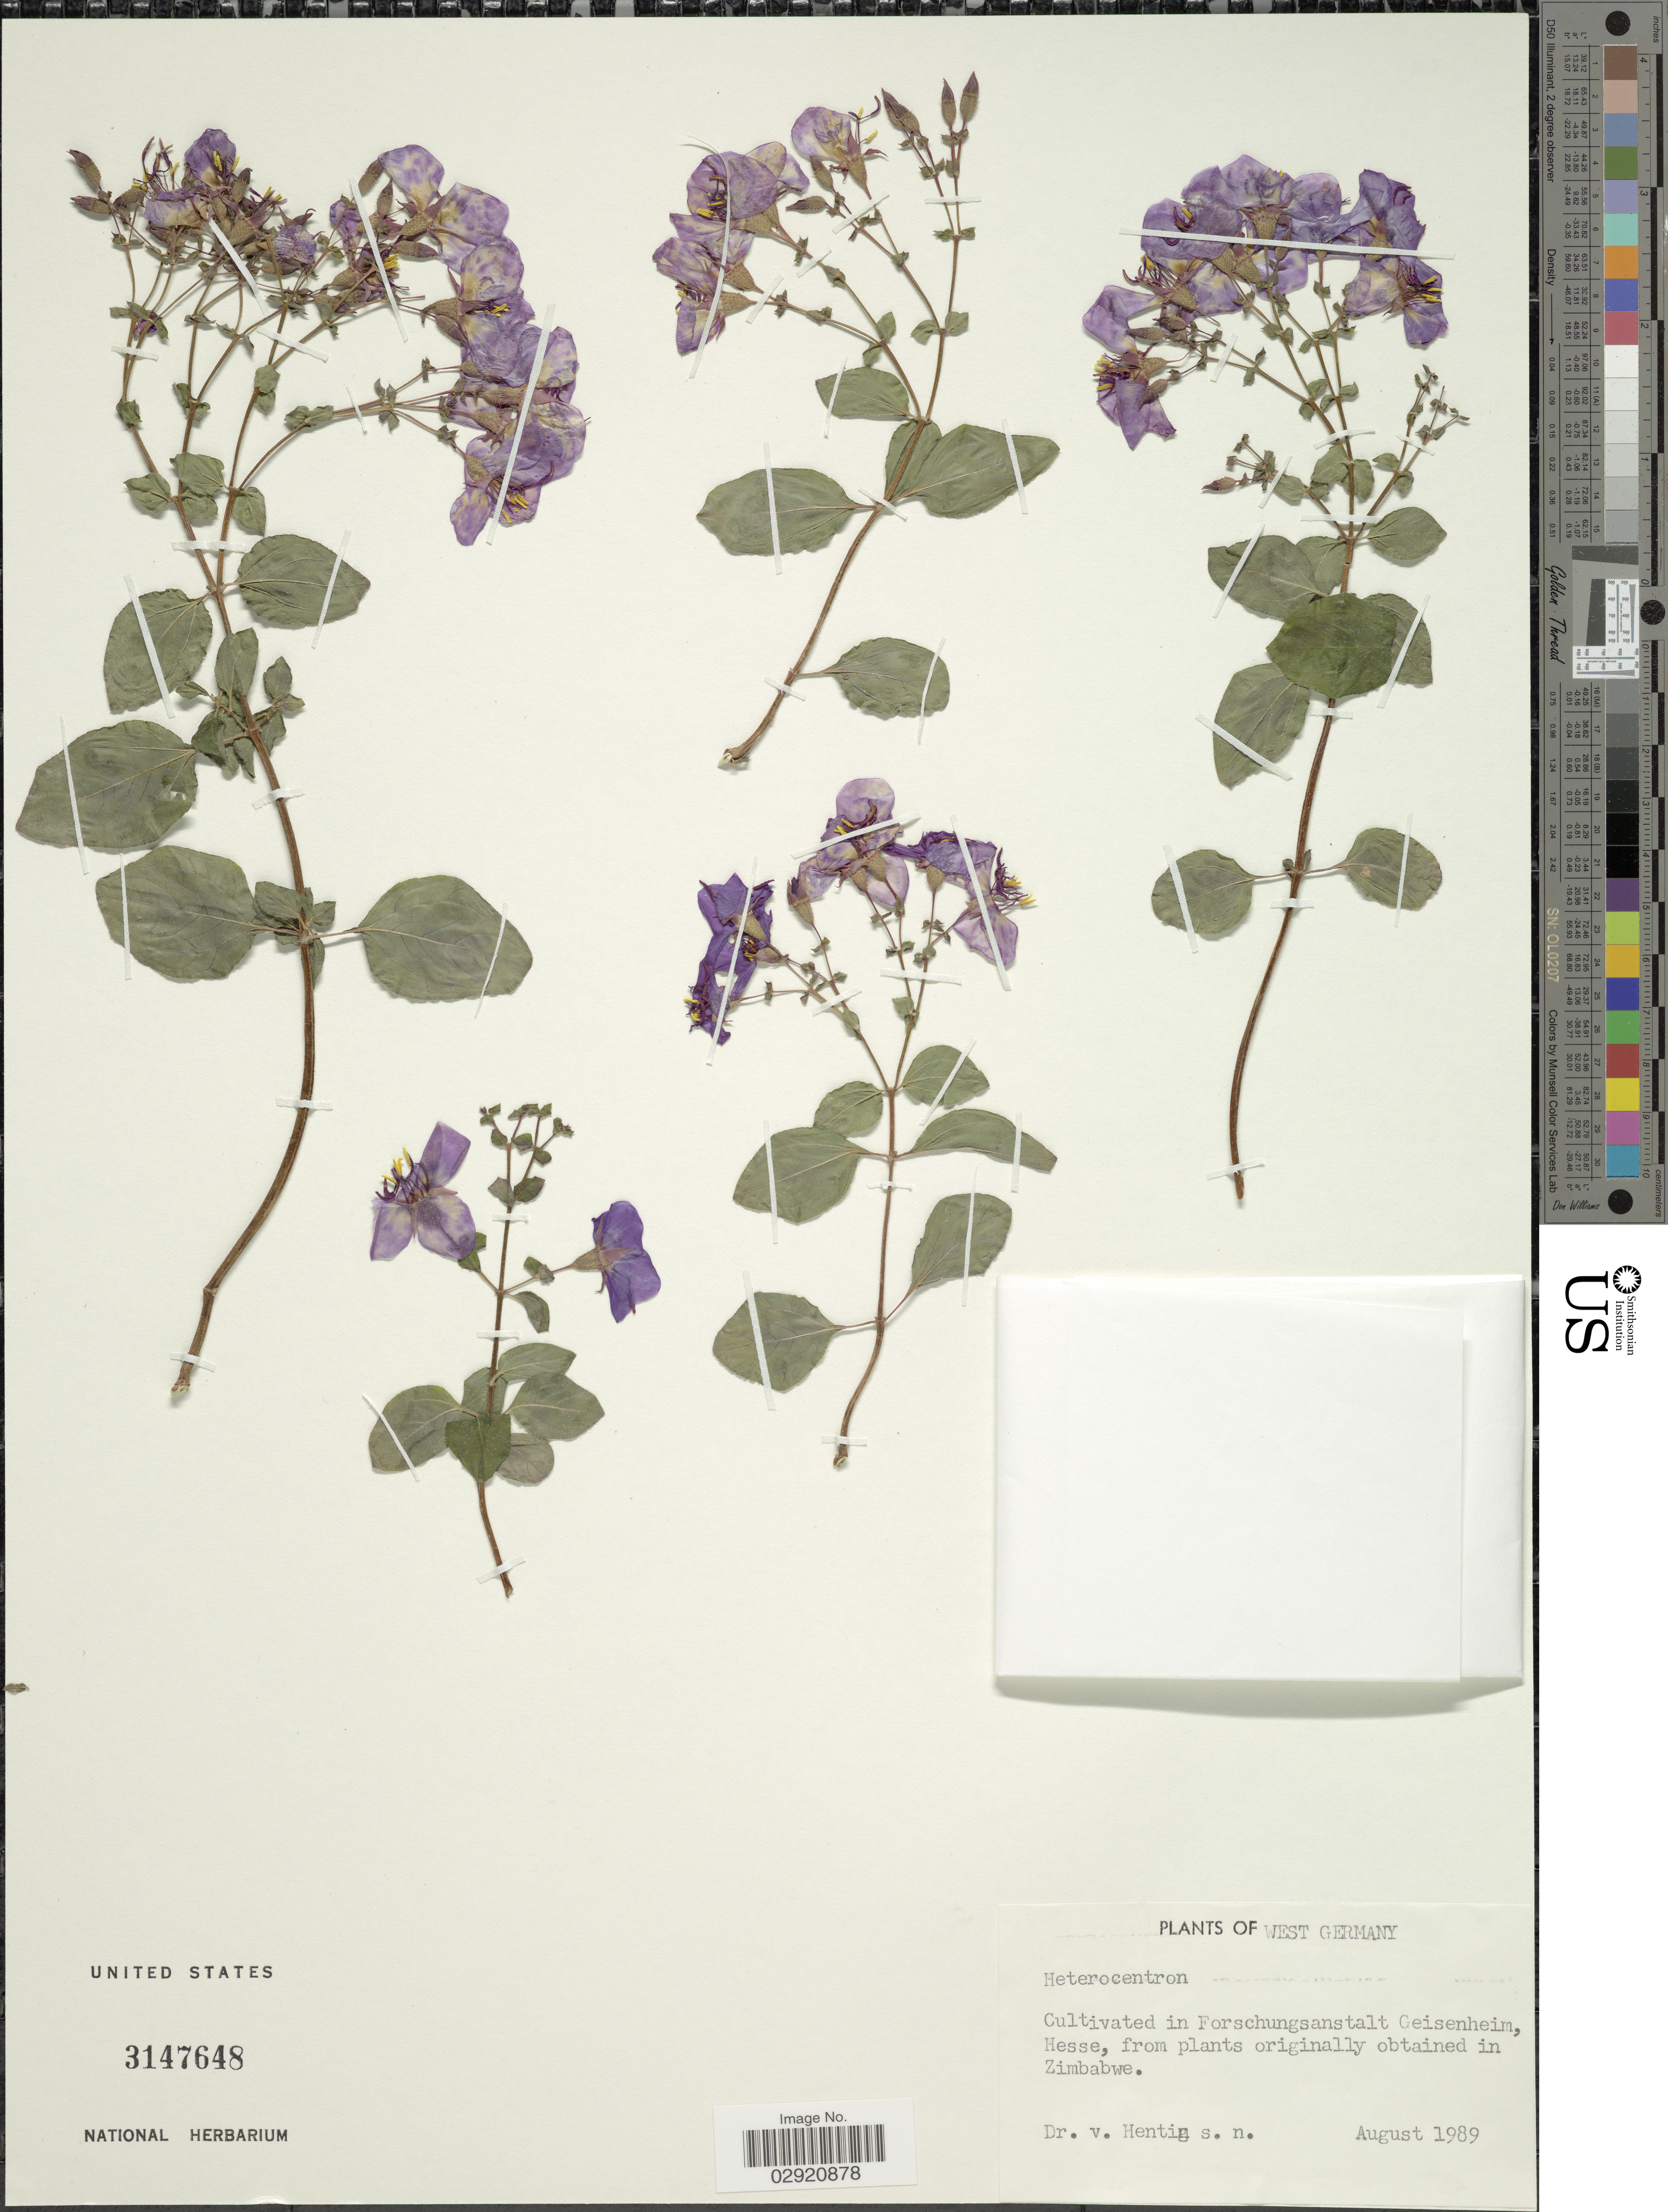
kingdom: Plantae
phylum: Tracheophyta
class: Magnoliopsida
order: Myrtales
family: Melastomataceae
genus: Heterocentron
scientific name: Heterocentron sp.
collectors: v. Hentig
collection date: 1989-08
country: Germany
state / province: Hesse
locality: West Germany. Forschungsanstalt Geisenheim, Hesse.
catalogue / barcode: US 3147648